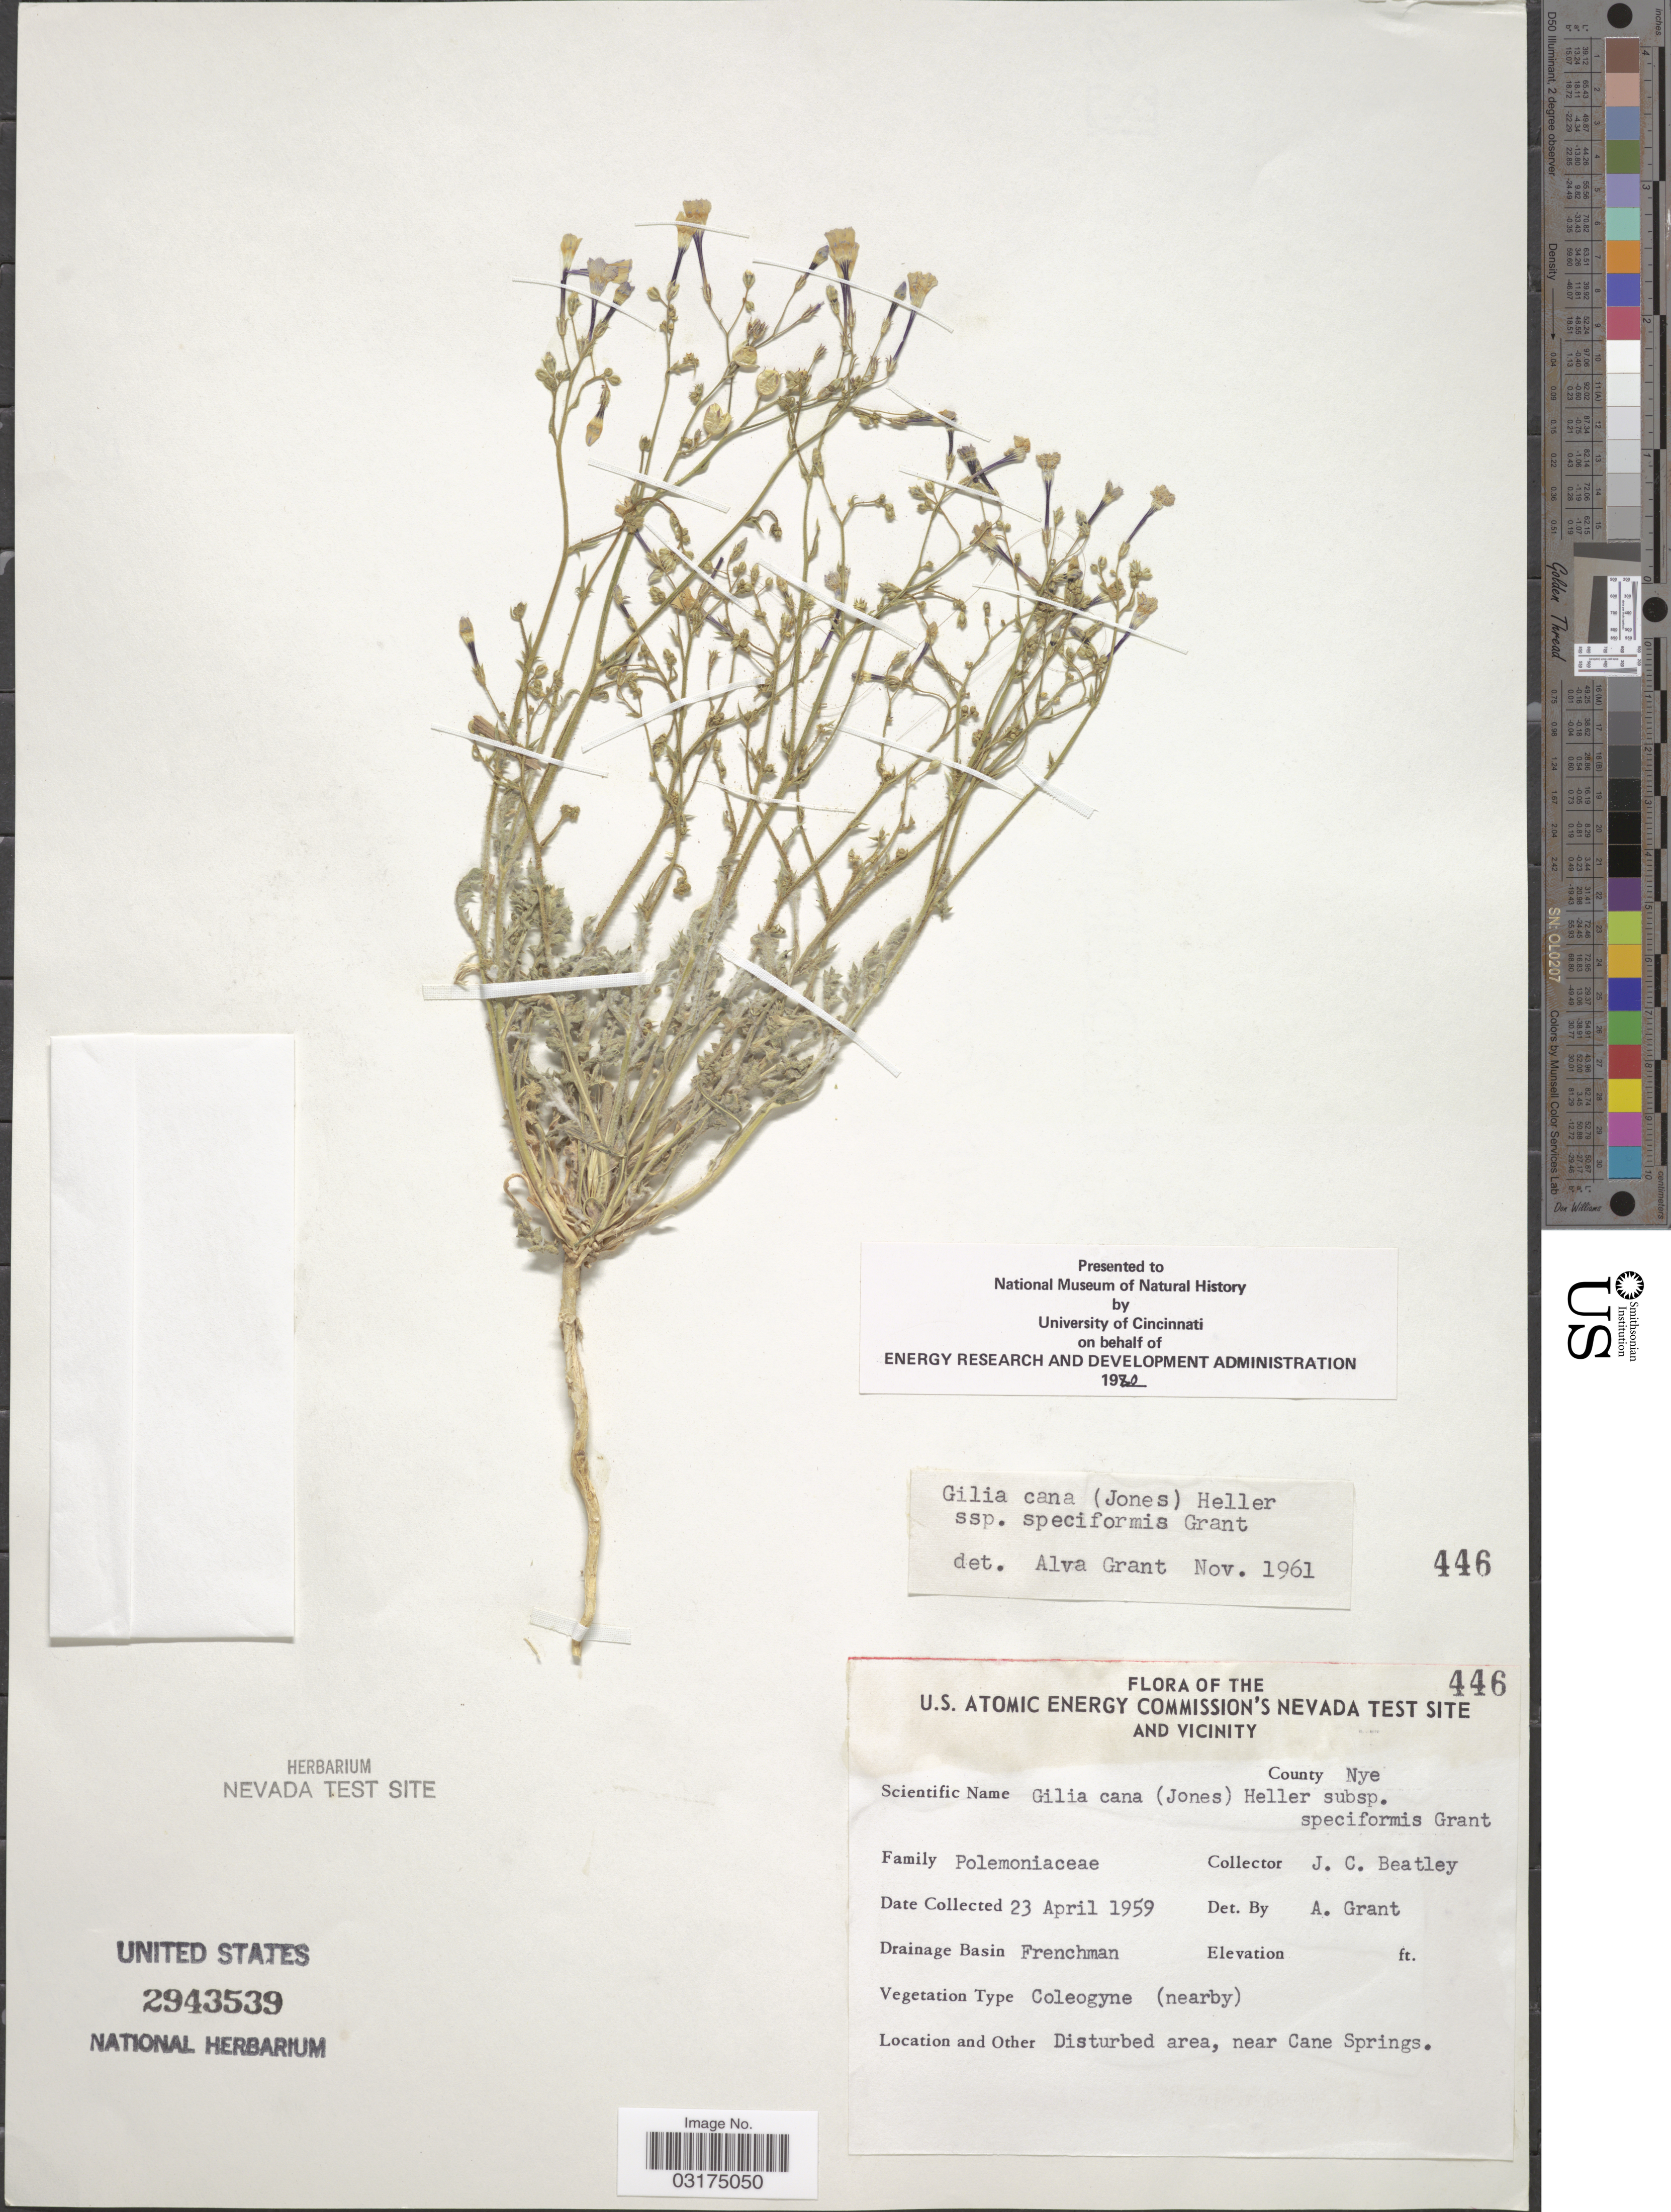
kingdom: Plantae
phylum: Tracheophyta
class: Magnoliopsida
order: Ericales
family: Polemoniaceae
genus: Gilia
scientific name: Gilia cana subsp. speciformis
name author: A.D. Grant & V.E. Grant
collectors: J. C. Beatley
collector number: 446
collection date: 1959-04-23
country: United States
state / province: Nevada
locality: The U. S. Atomic Energy Commission's Nevada Test Site and Vicinity. County Nye. Drainage Basin Frenchman. Near Cane Springs.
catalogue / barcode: US 2943539